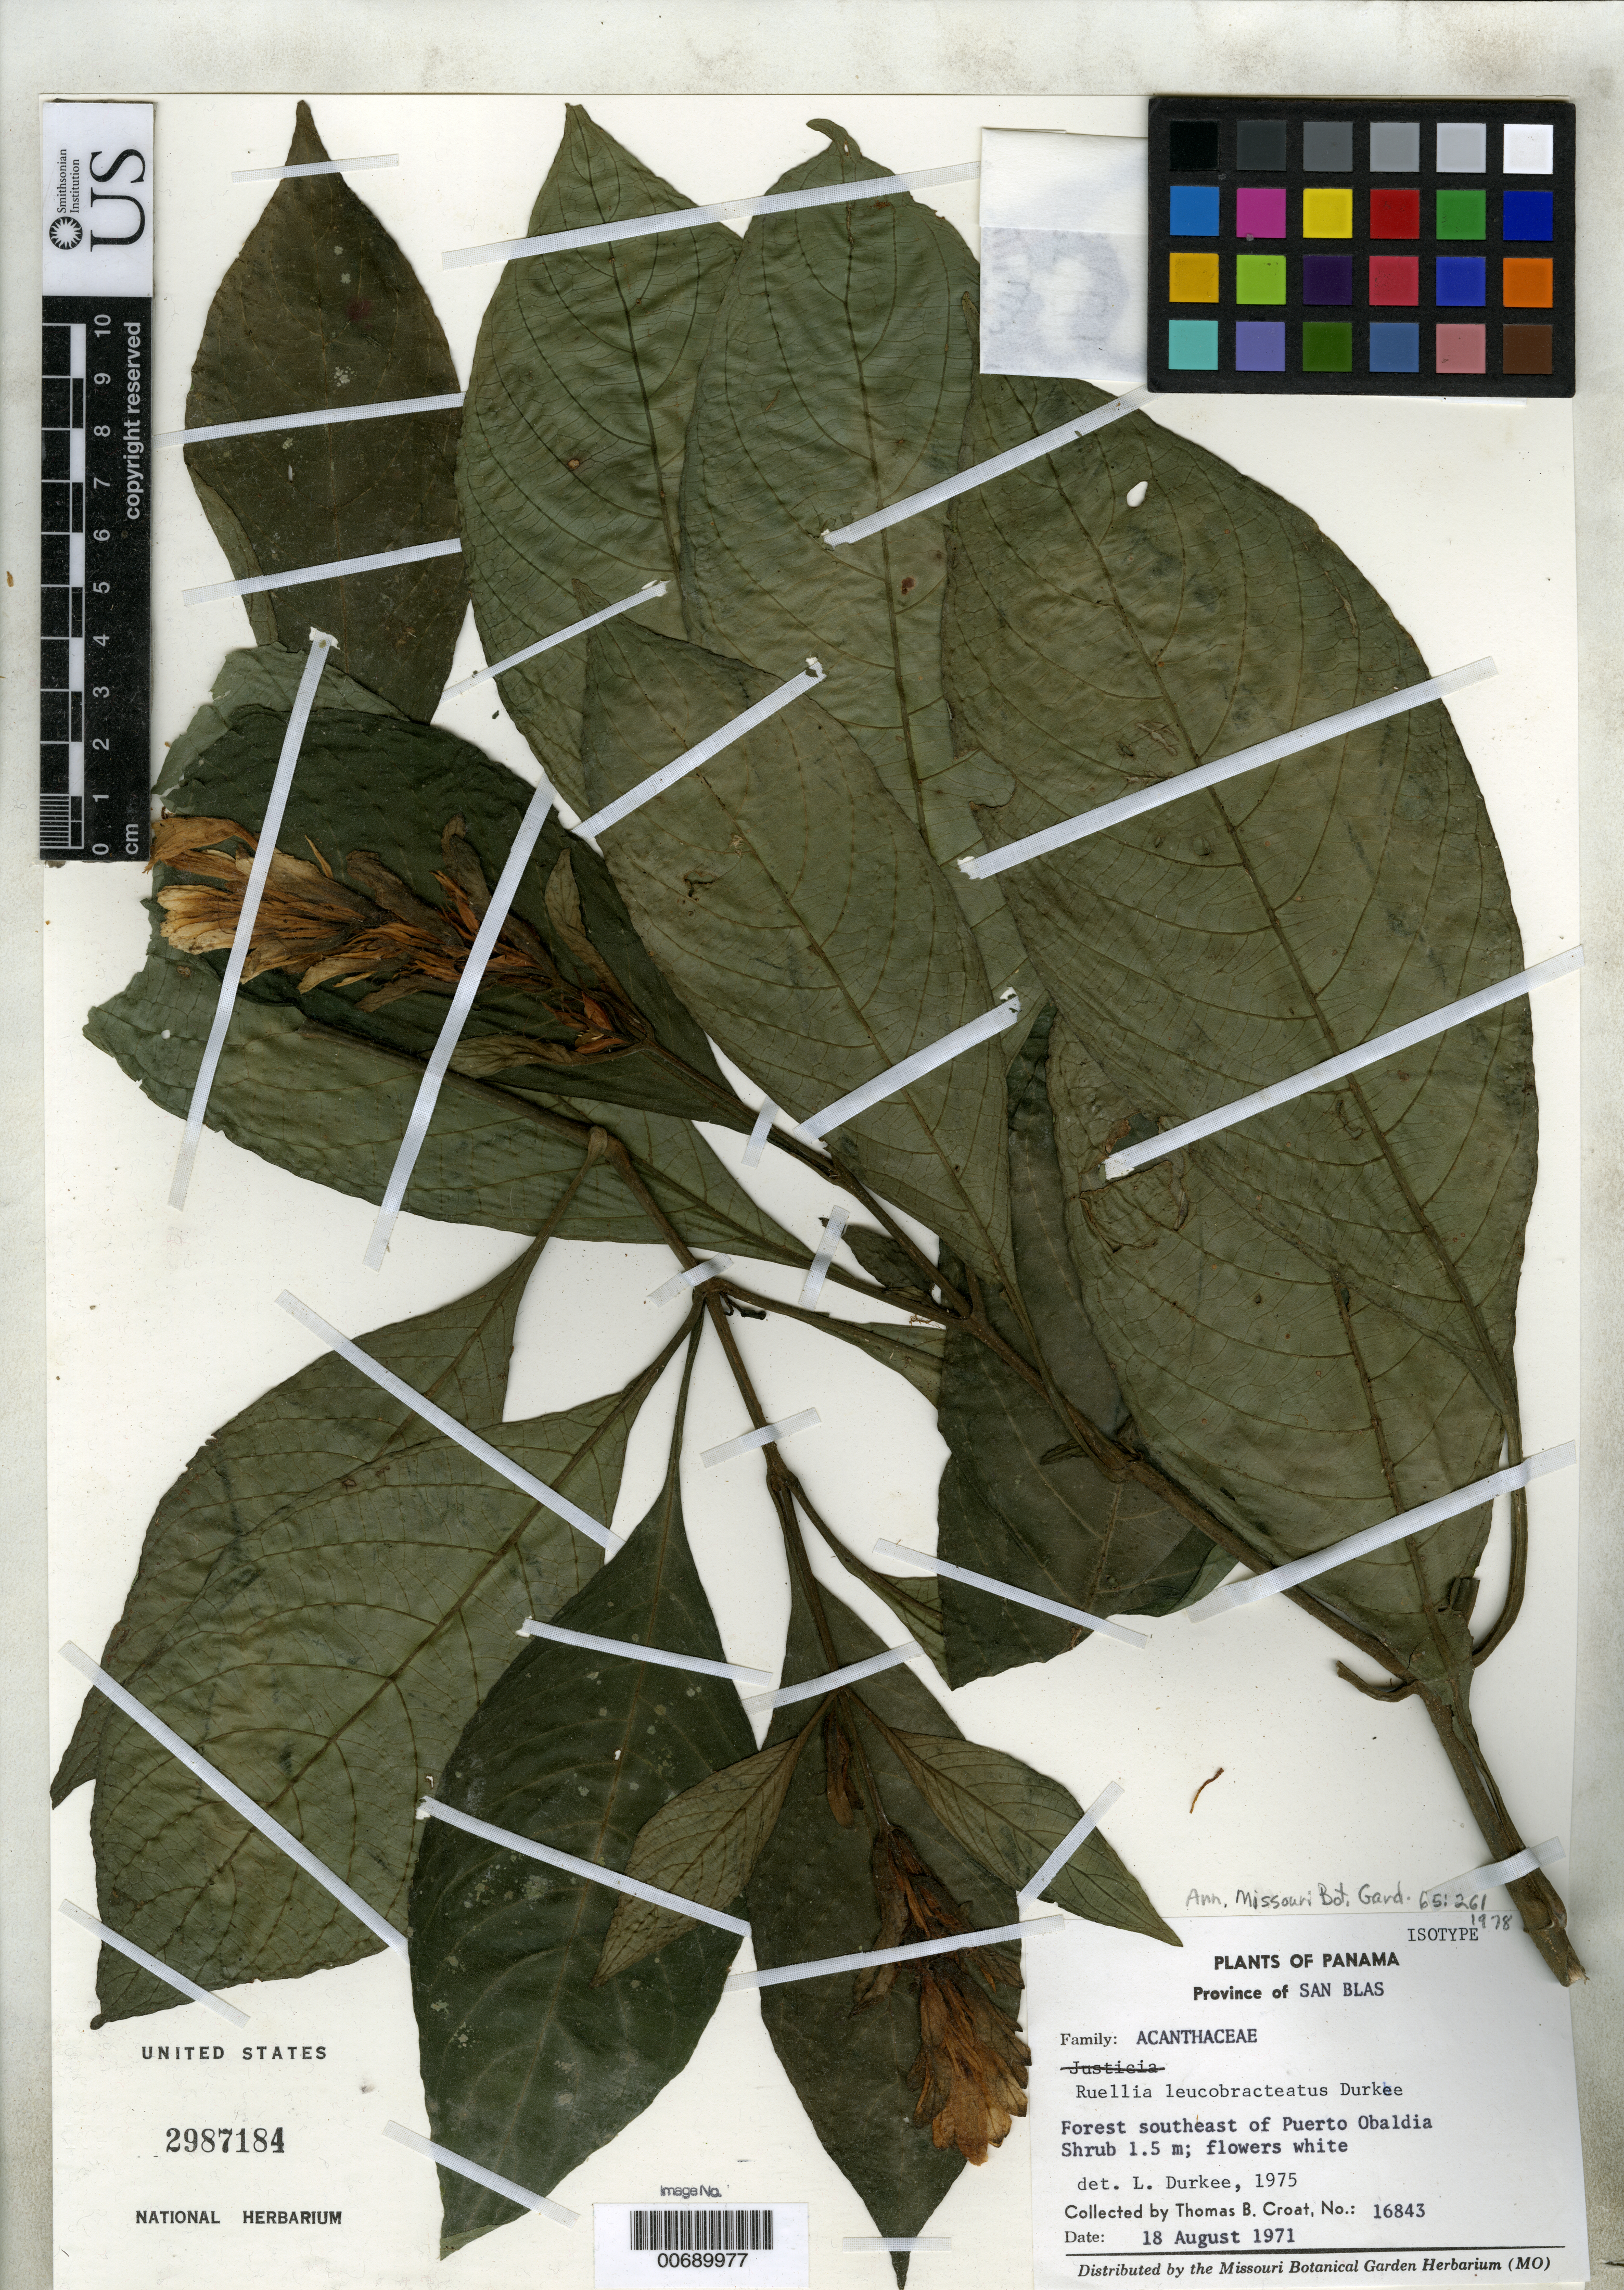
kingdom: Plantae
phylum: Tracheophyta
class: Magnoliopsida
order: Lamiales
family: Acanthaceae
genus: Ruellia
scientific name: Ruellia leucobracteatus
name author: Durkee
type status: Isotype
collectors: T. B. Croat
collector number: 16843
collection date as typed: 18 Aug 1971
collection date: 1971-08-18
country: Panama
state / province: Kuna Yala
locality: Forest SW of Puerto Obaldia.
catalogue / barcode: US 2987184